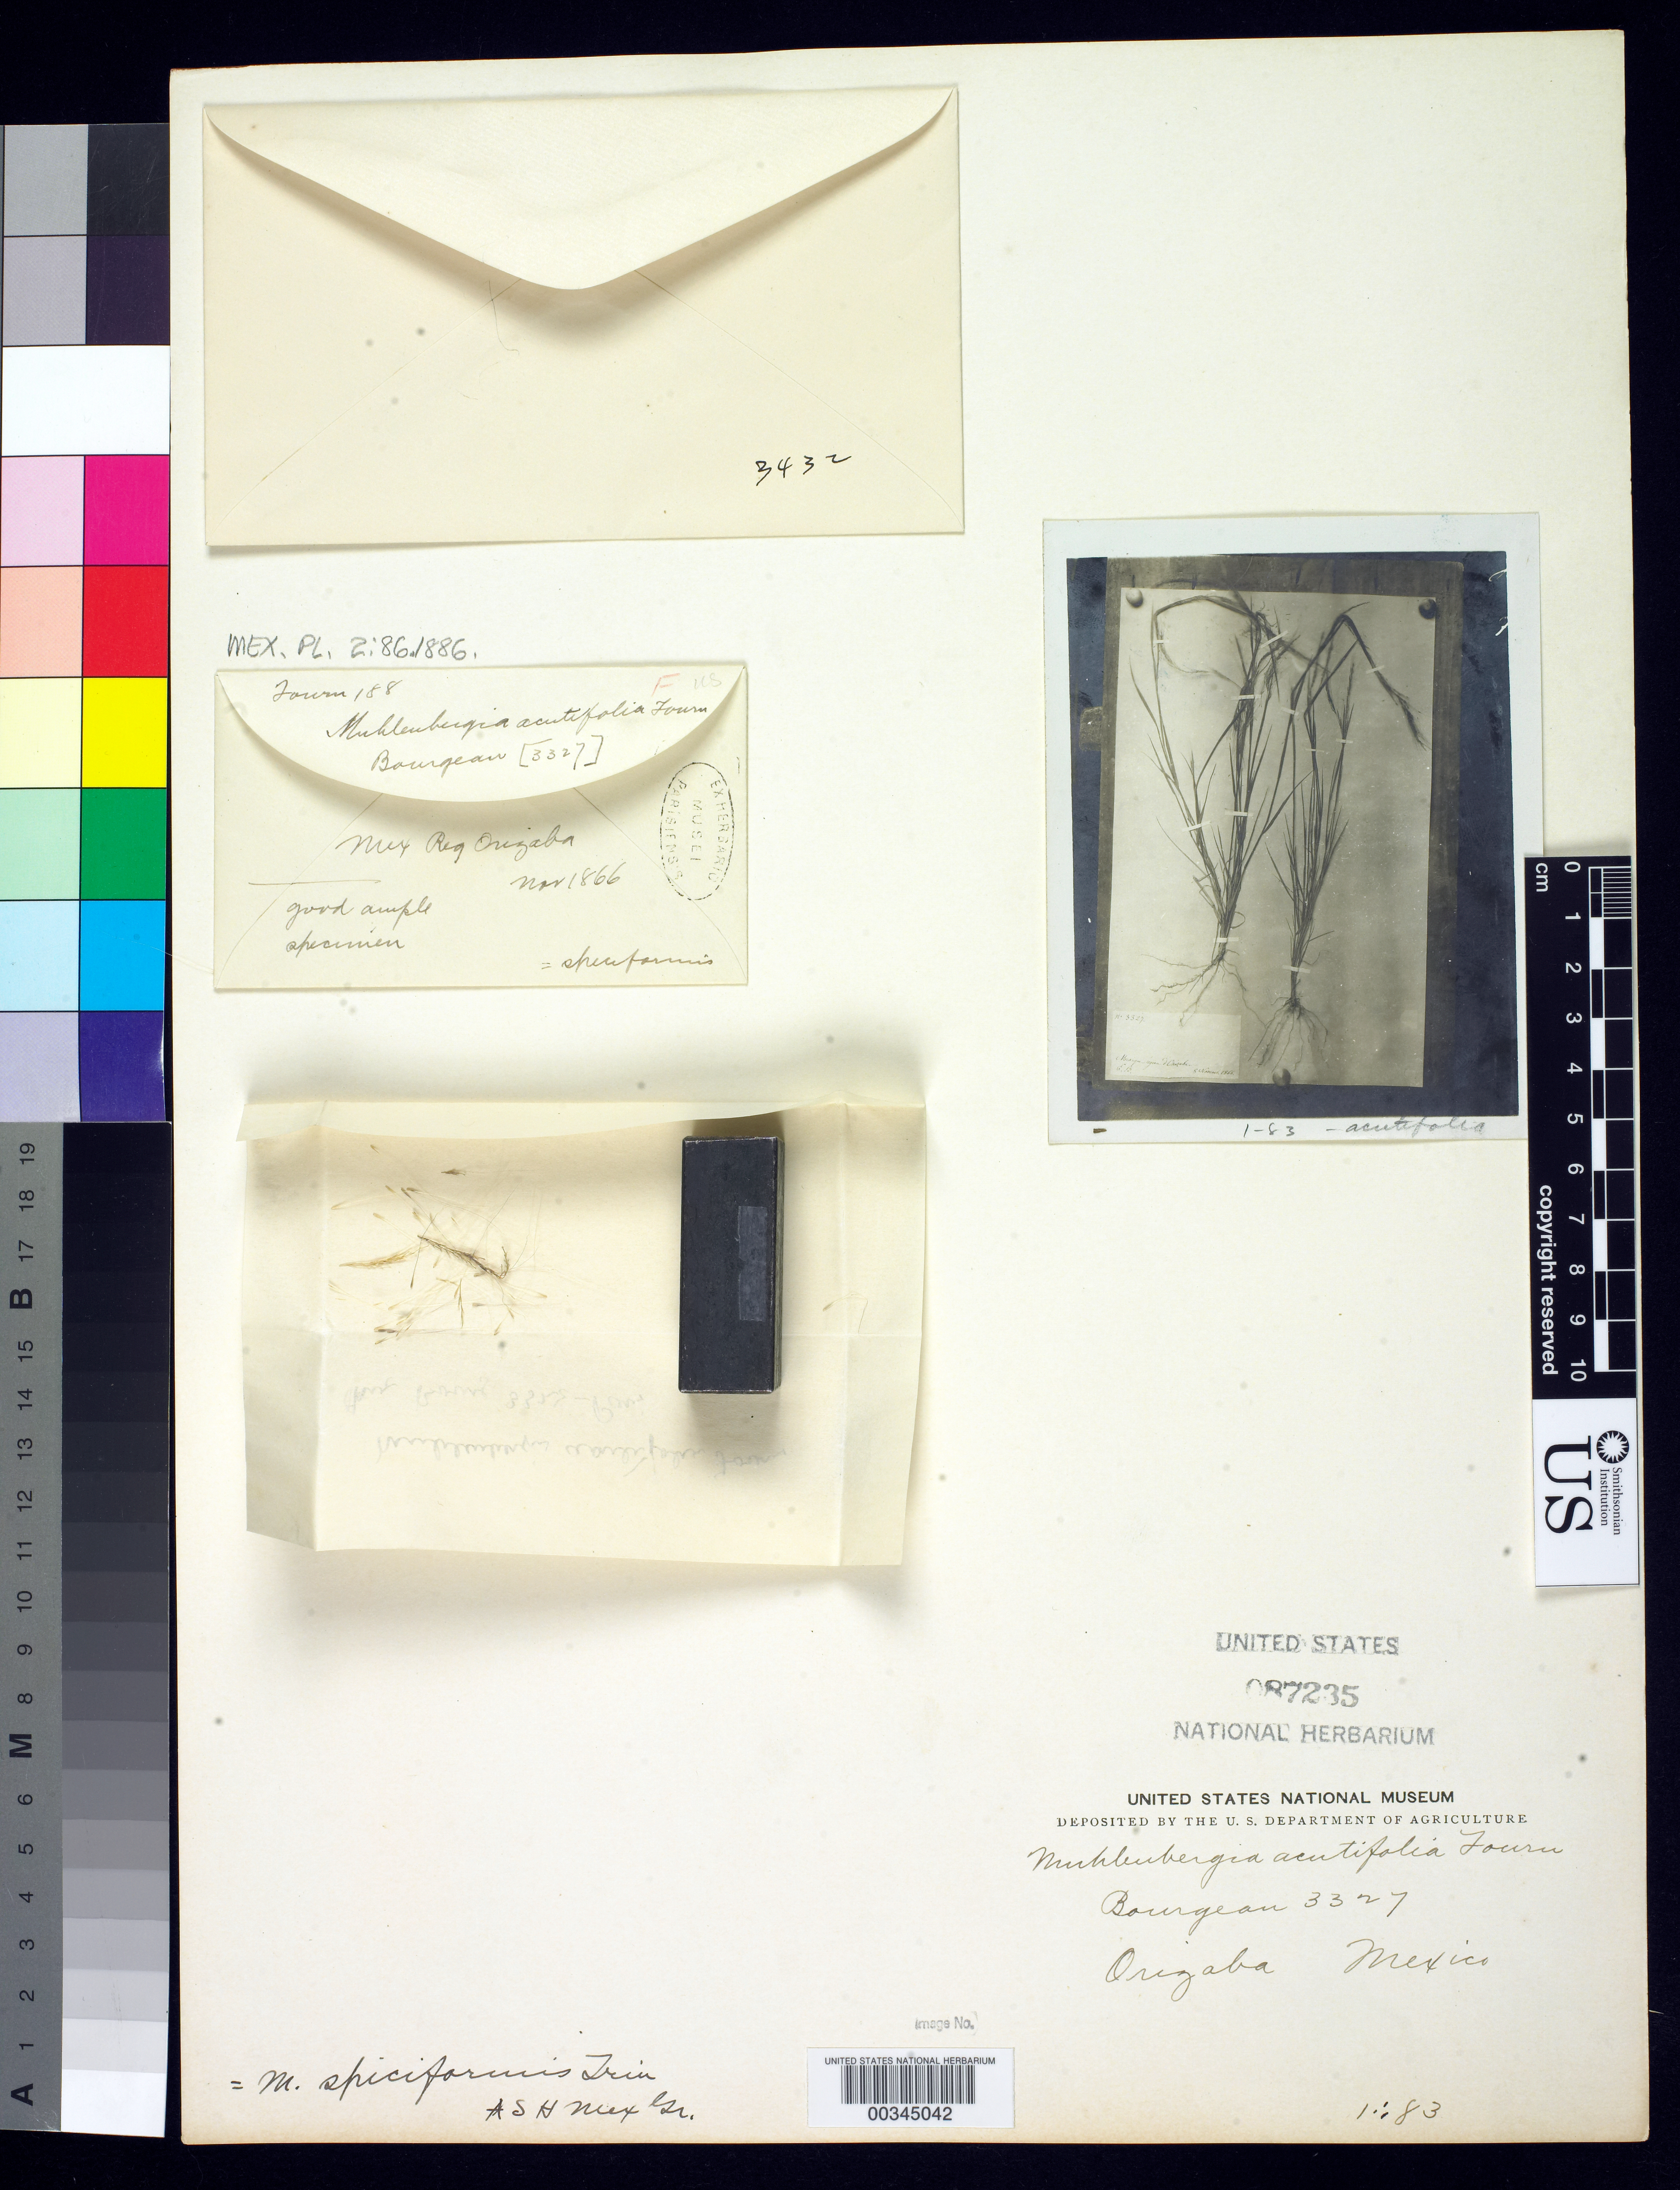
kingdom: Plantae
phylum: Tracheophyta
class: Liliopsida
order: Poales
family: Poaceae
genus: Muhlenbergia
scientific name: Muhlenbergia acutifolia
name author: E. Fourn.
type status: Isotype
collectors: E. Bourgeau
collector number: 3327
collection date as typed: Nov 1866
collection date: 1866-11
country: Mexico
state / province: Veracruz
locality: Orizaba.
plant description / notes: Photograph and fragmentary material of type specimen ex herb. Paris.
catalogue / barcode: US 87235